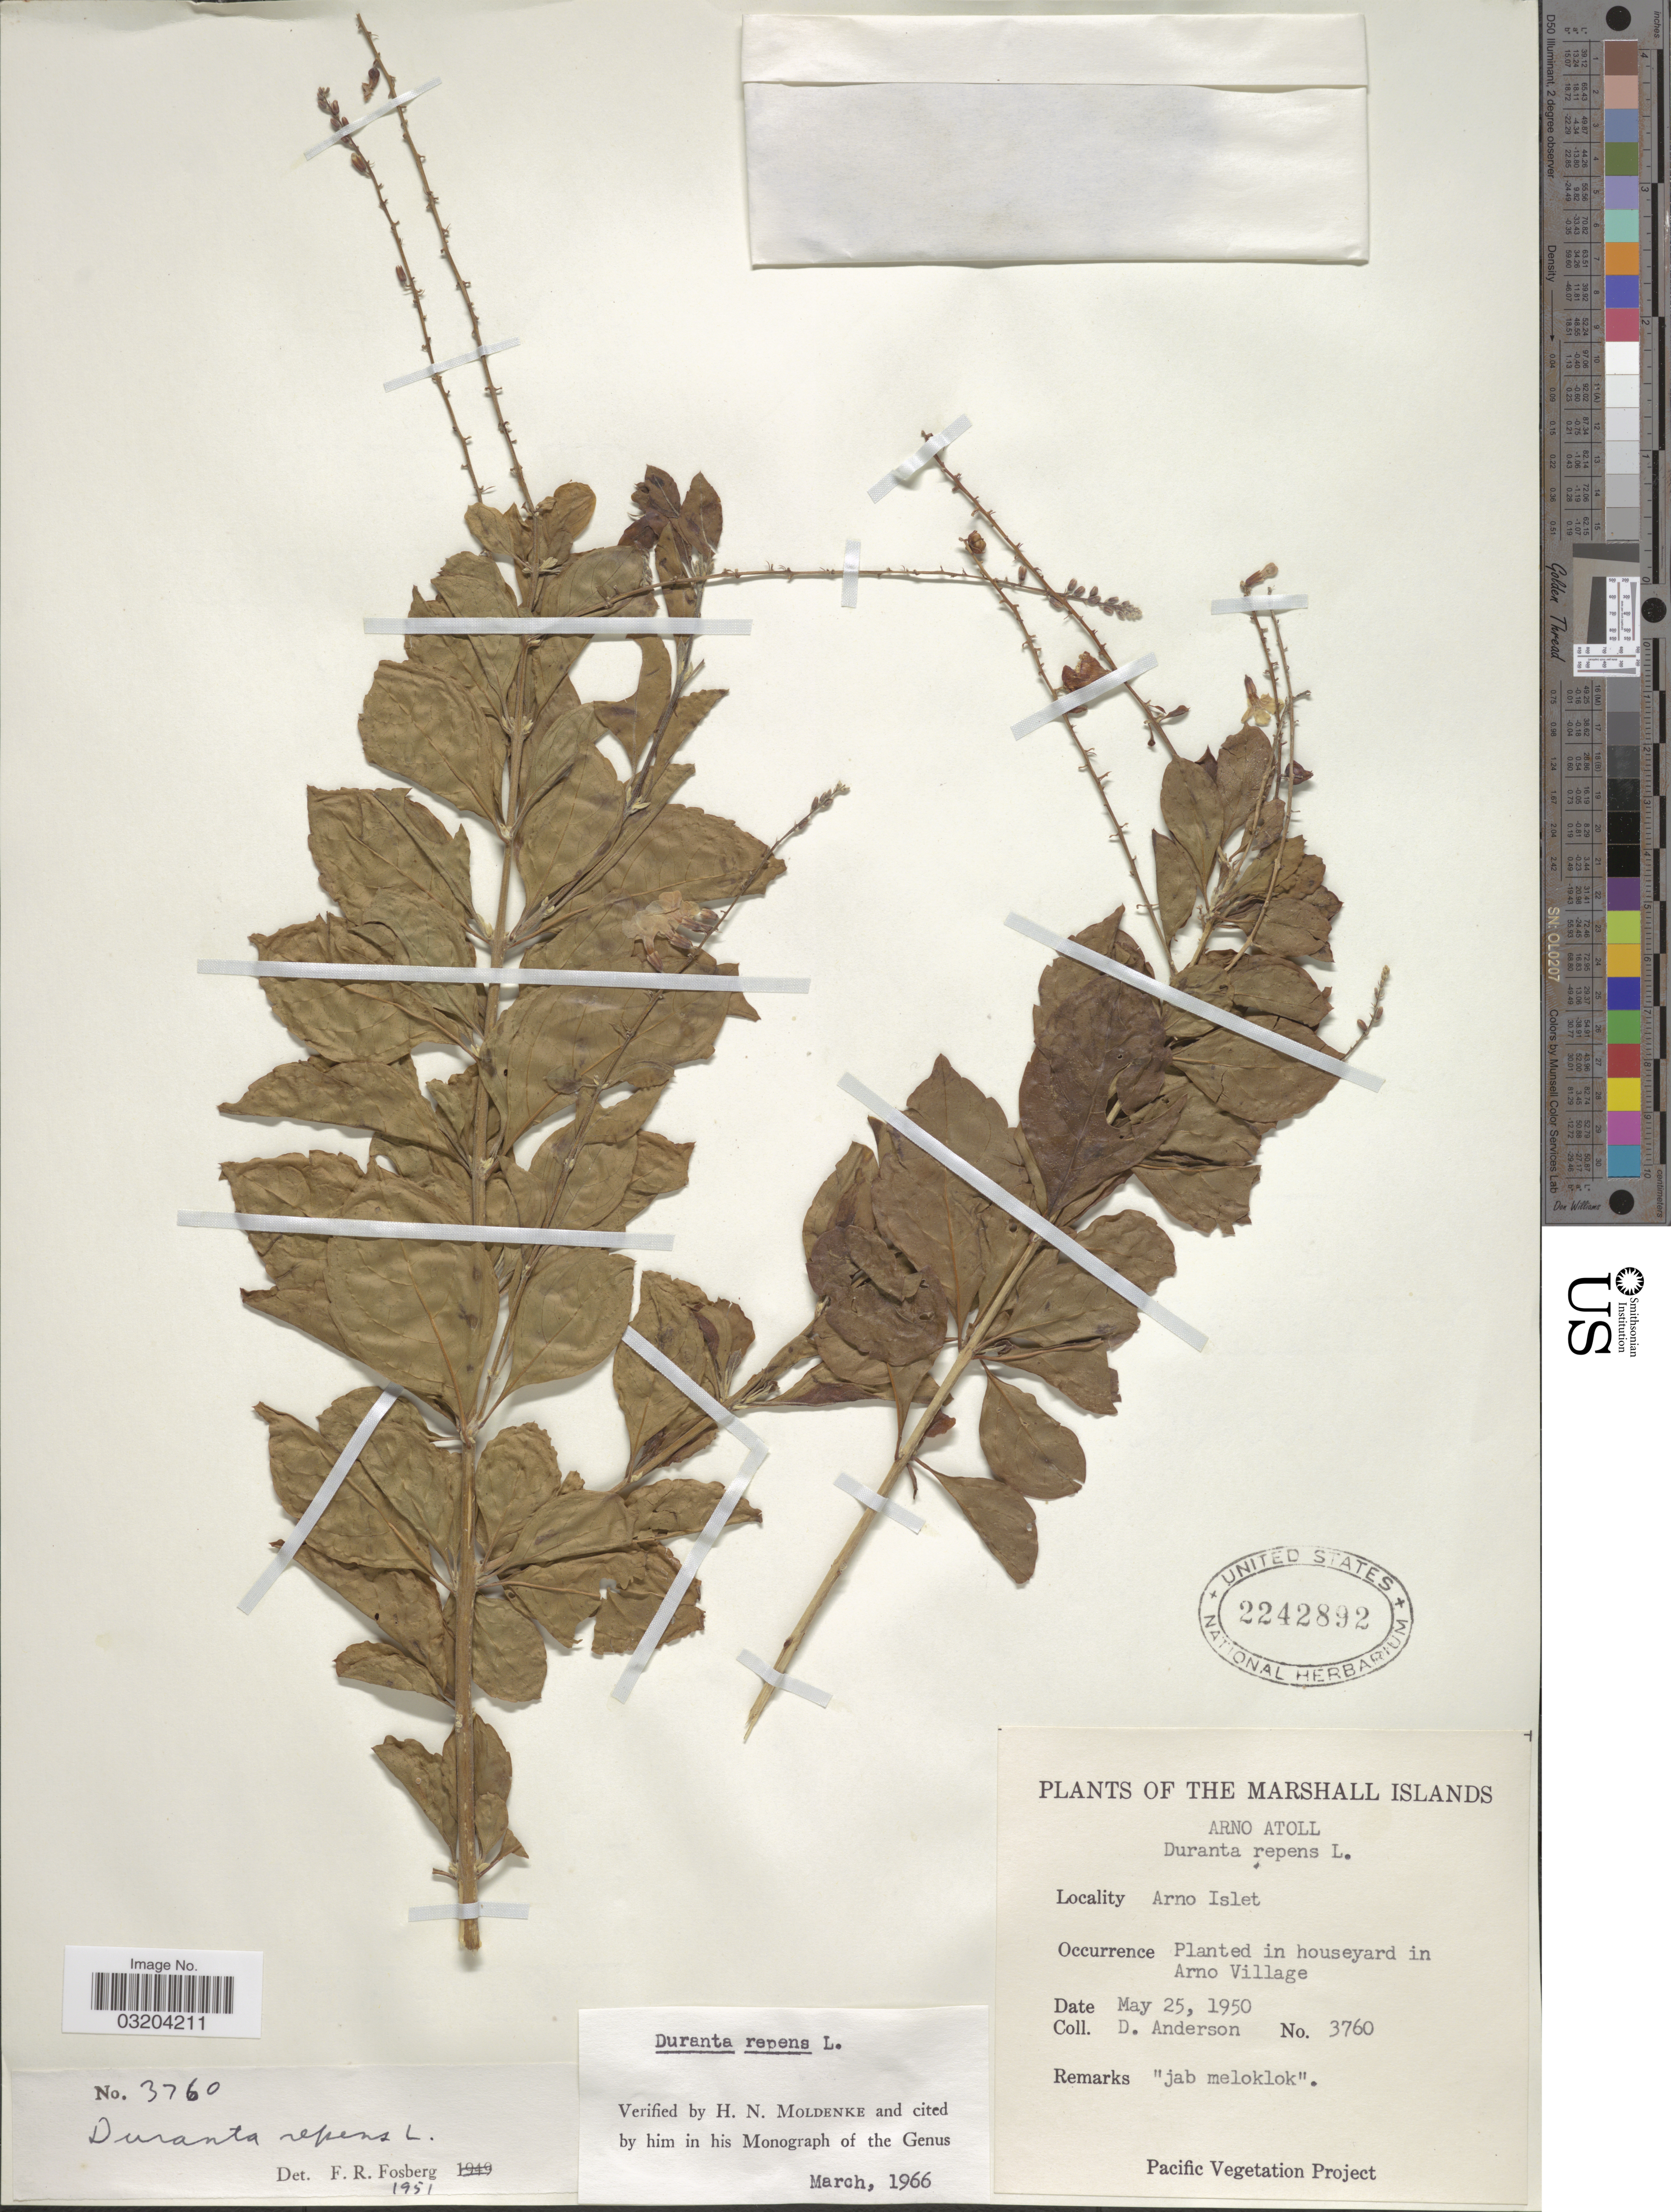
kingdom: Plantae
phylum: Tracheophyta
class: Magnoliopsida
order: Lamiales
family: Verbenaceae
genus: Duranta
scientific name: Duranta erecta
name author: L.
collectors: D. Anderson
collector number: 3760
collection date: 1950-05-25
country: Marshall Islands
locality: Arno Atoll. Arno Islet. Planted in houseyard in Arno Village.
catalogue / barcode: US 2242892